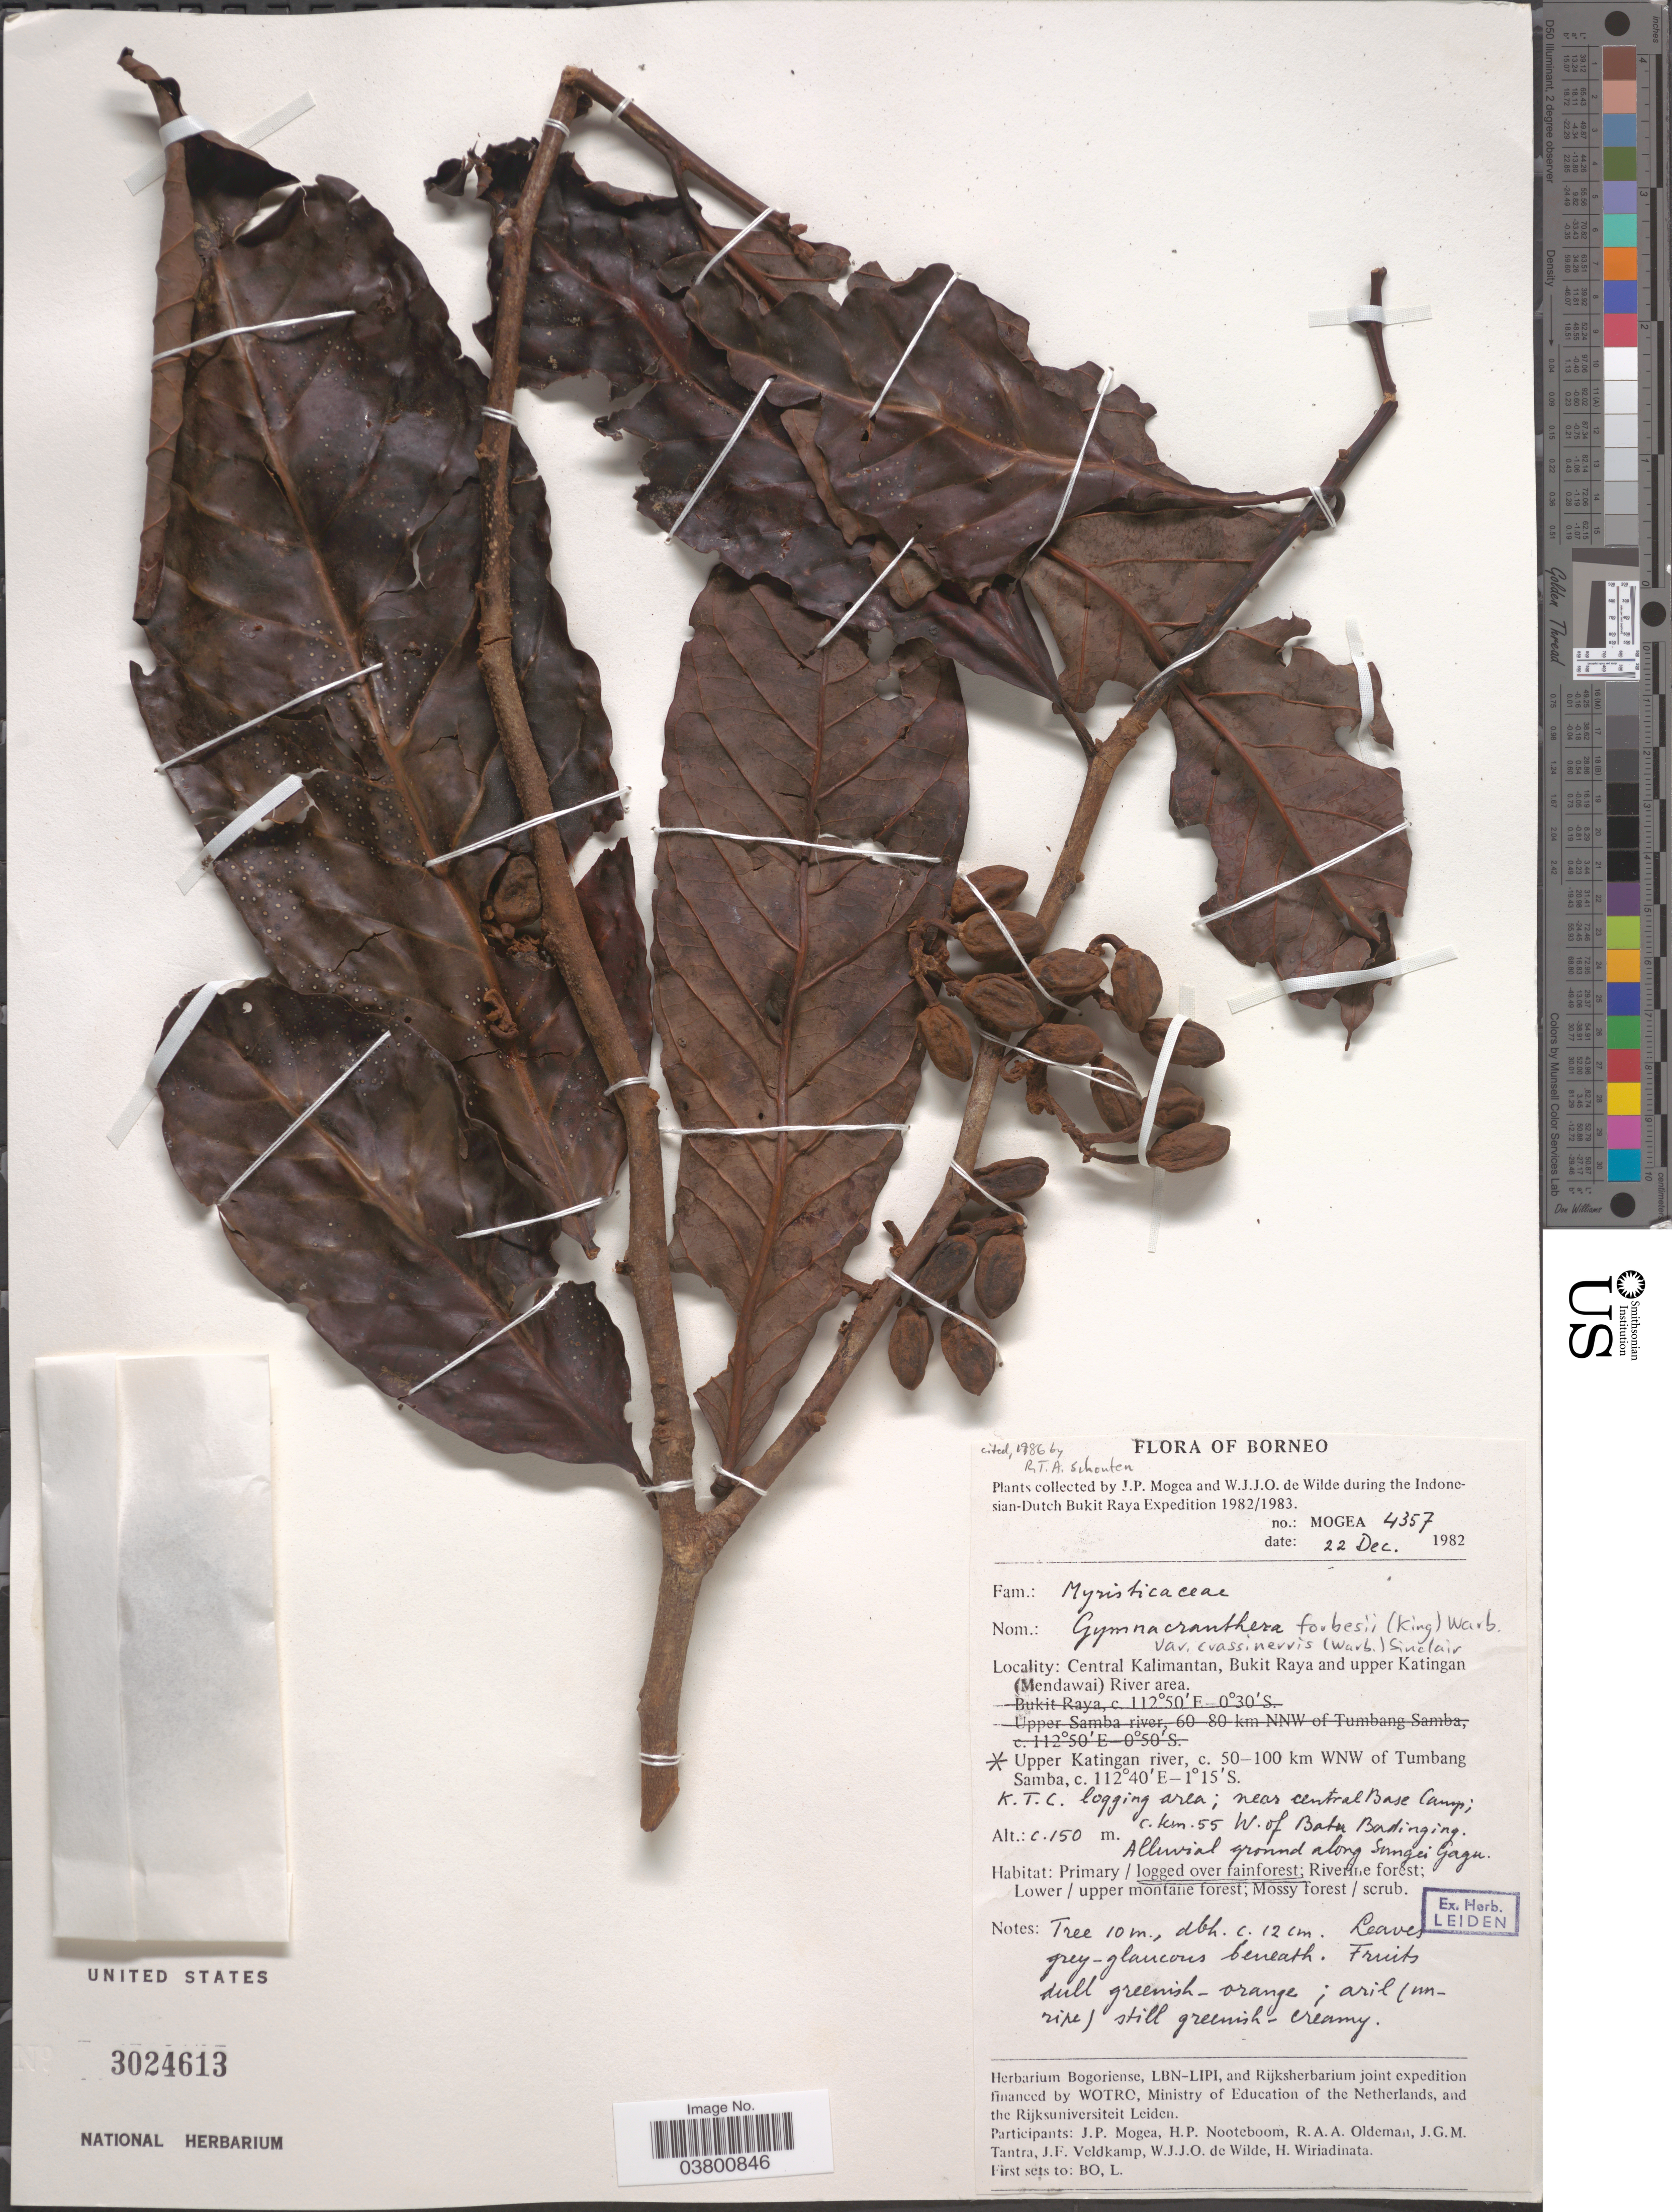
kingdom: Plantae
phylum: Tracheophyta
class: Magnoliopsida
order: Magnoliales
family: Myristicaceae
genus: Gymnacranthera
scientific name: Gymnacranthera forbesii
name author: (R.M. King) Warb.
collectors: J. Mogea & W. J. de Wilde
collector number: MOGEA 4357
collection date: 1982-12-22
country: Indonesia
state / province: Kalimantan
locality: Borneo. Central Kalimantan, Bukit Raya and upper Katingan (Mendawai) River area. Upper Katingan river, c. 50-100 km WNW of Tumbang Samba. K.T.C. logging area; near Central Base Camp; c. km. 55 W. of Batu Badinging. Alluvial ground along Sungei Gagu.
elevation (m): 150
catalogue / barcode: US 3024613